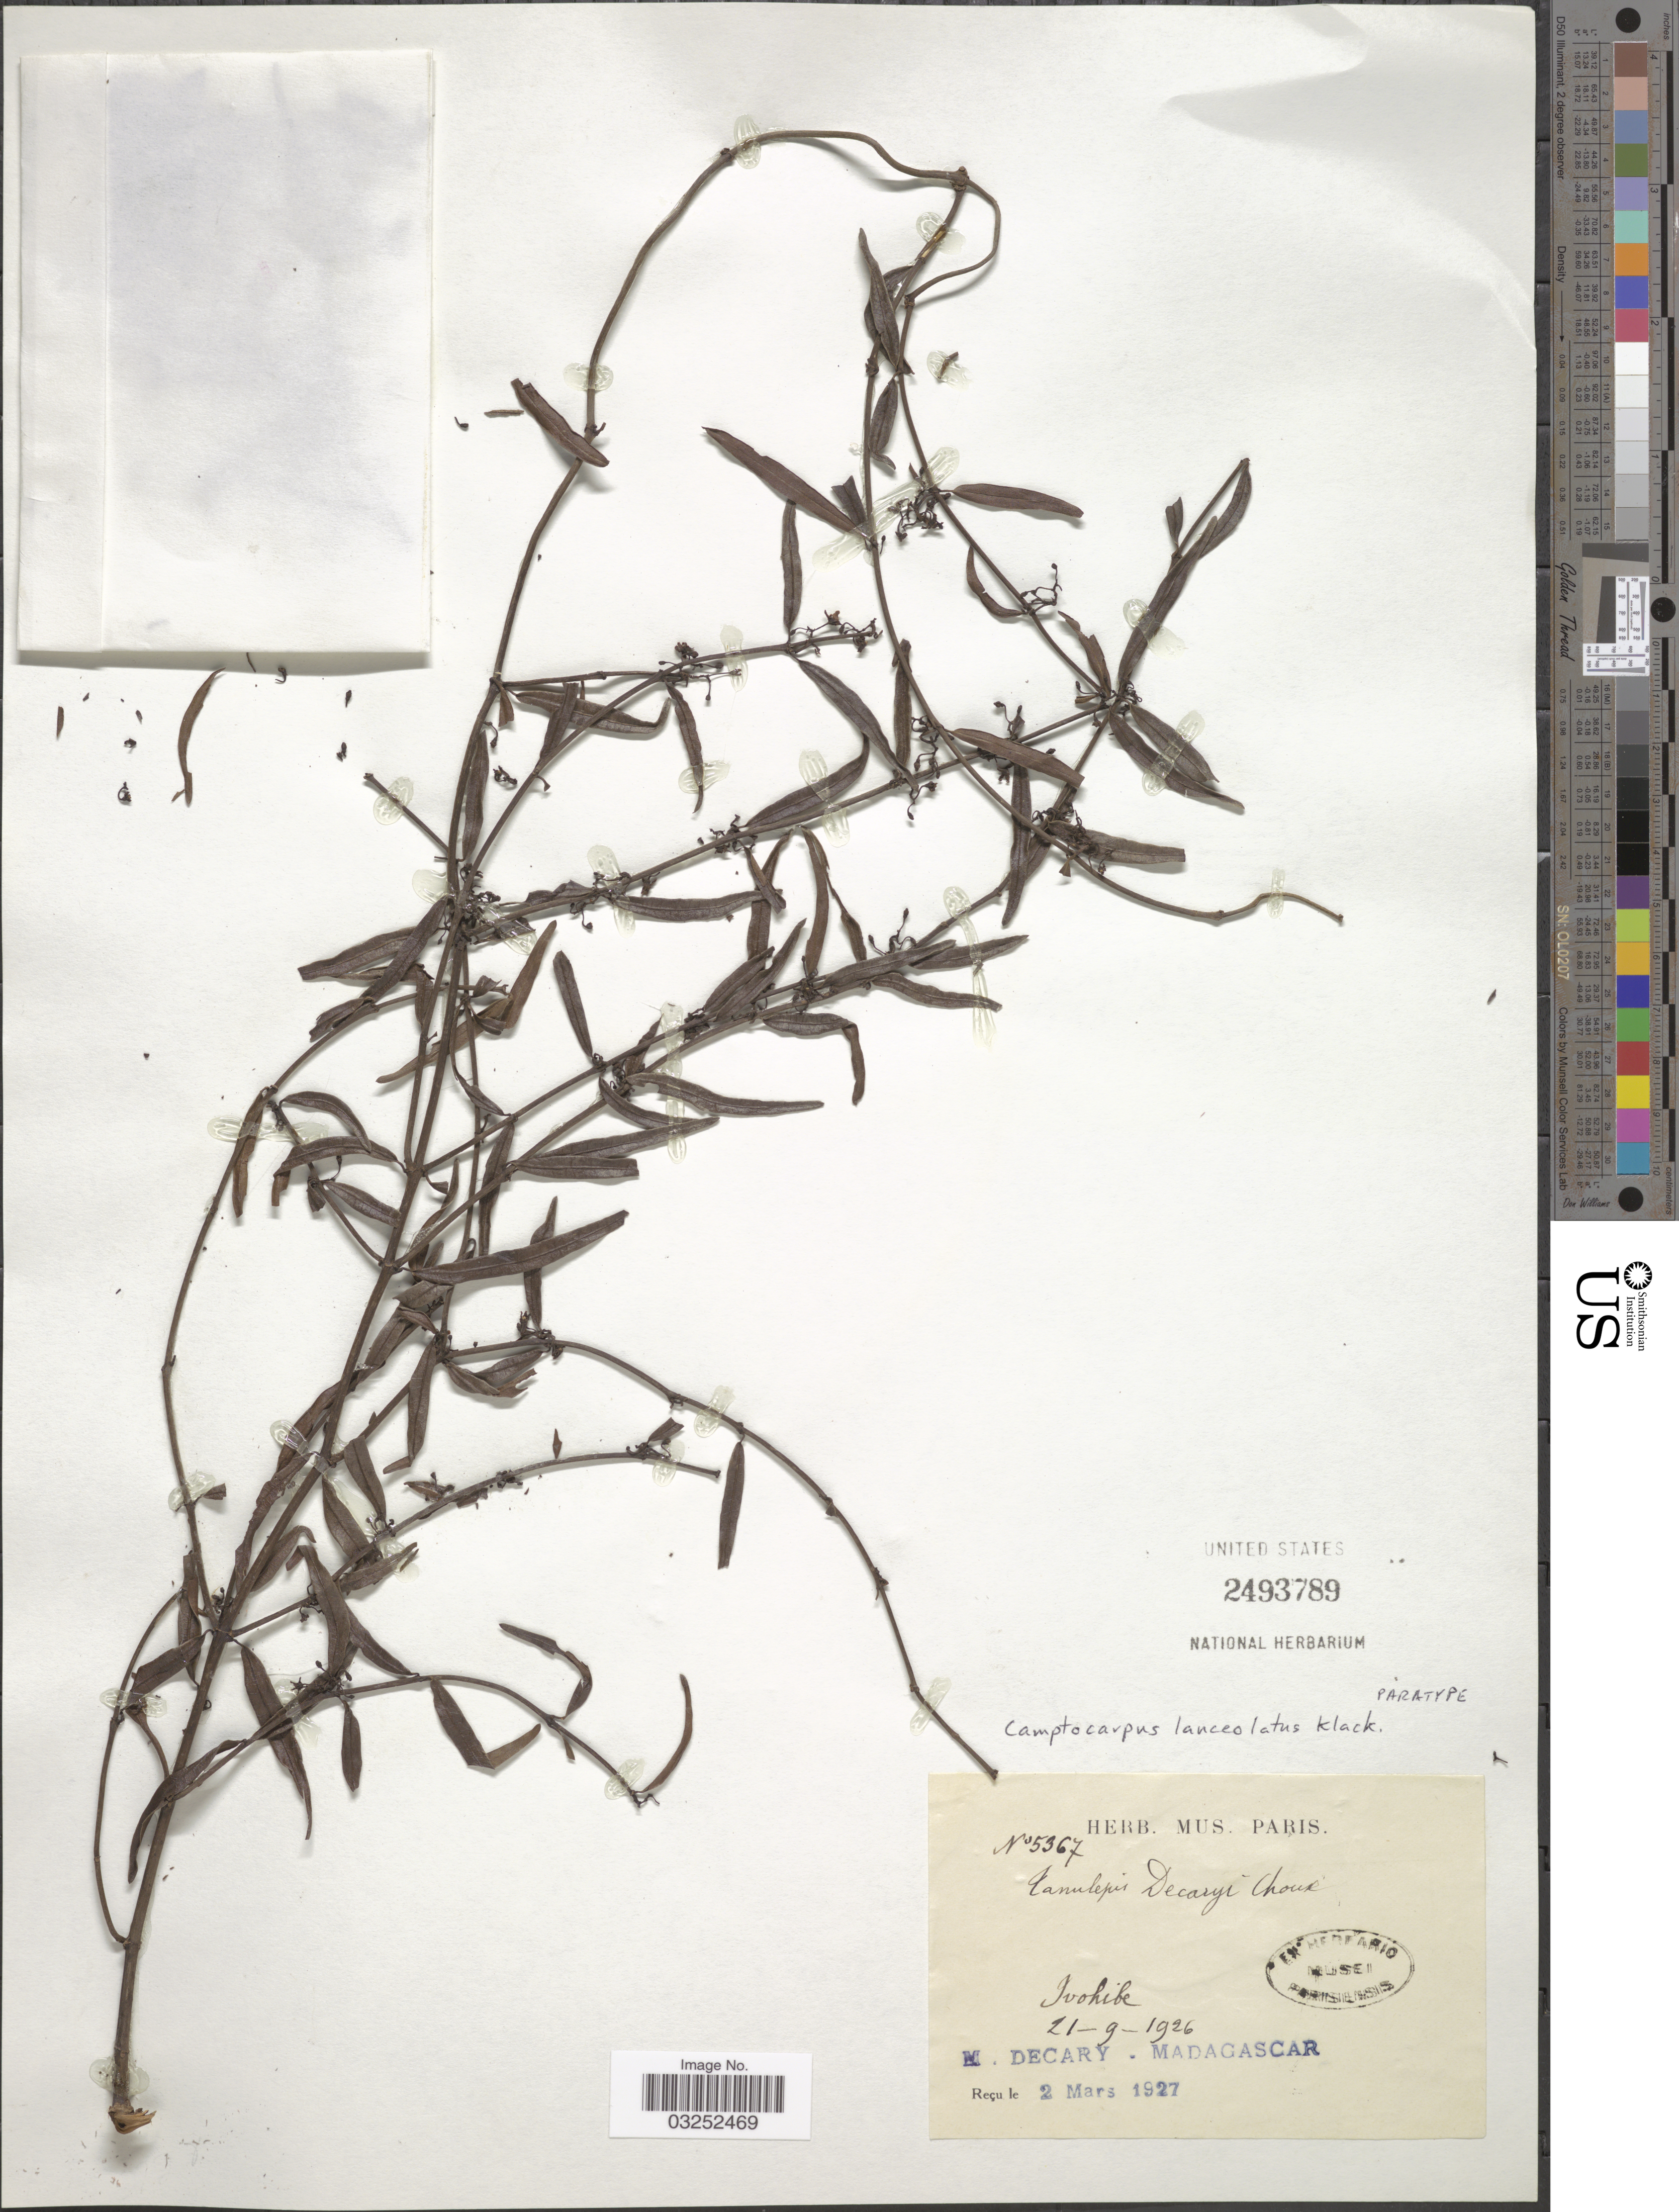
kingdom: Plantae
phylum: Tracheophyta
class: Magnoliopsida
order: Gentianales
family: Apocynaceae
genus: Camptocarpus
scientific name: Camptocarpus lanceolatus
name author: Klack.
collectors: R. Decary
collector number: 5367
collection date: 1926-09-21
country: Madagascar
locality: Ivohibe.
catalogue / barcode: US 2493789